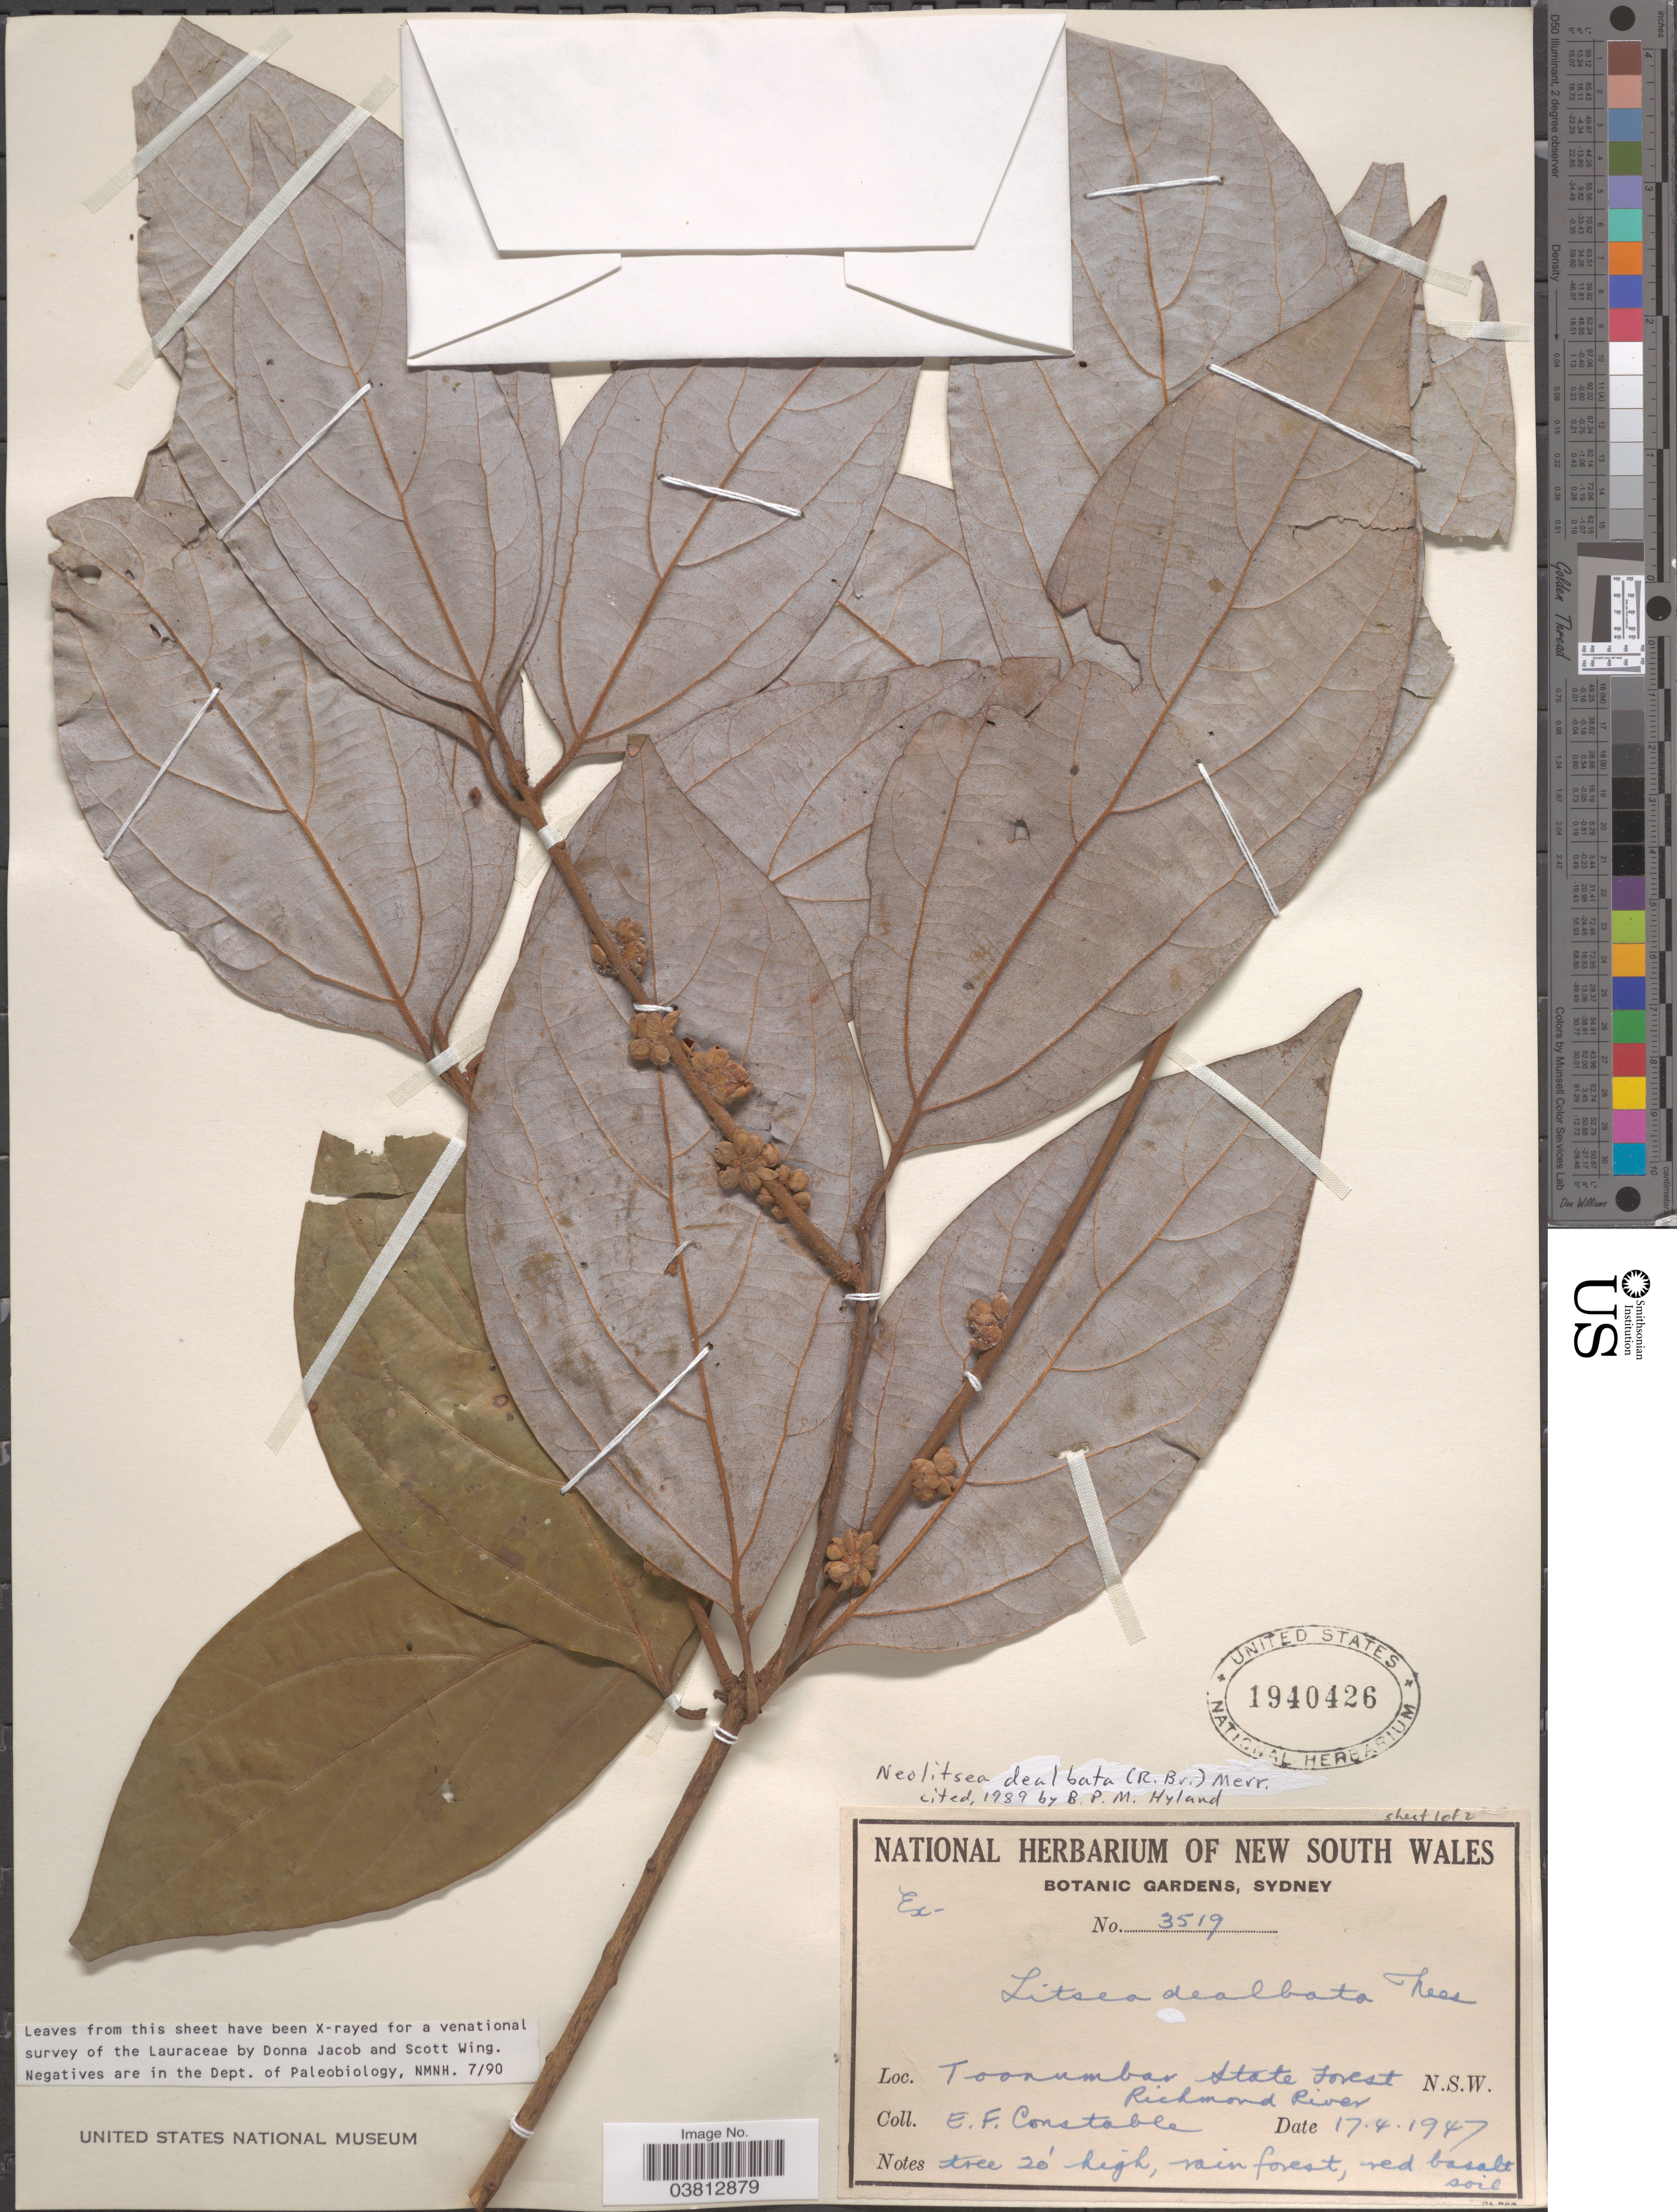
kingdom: Plantae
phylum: Tracheophyta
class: Magnoliopsida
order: Laurales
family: Lauraceae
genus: Neolitsea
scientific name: Neolitsea dealbata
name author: (R. Br.) Merr.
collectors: E. F. Constable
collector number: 3519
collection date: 1947-04-17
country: Australia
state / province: New South Wales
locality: Toonumbar State Forest, Richmond River.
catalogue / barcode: US 1940426